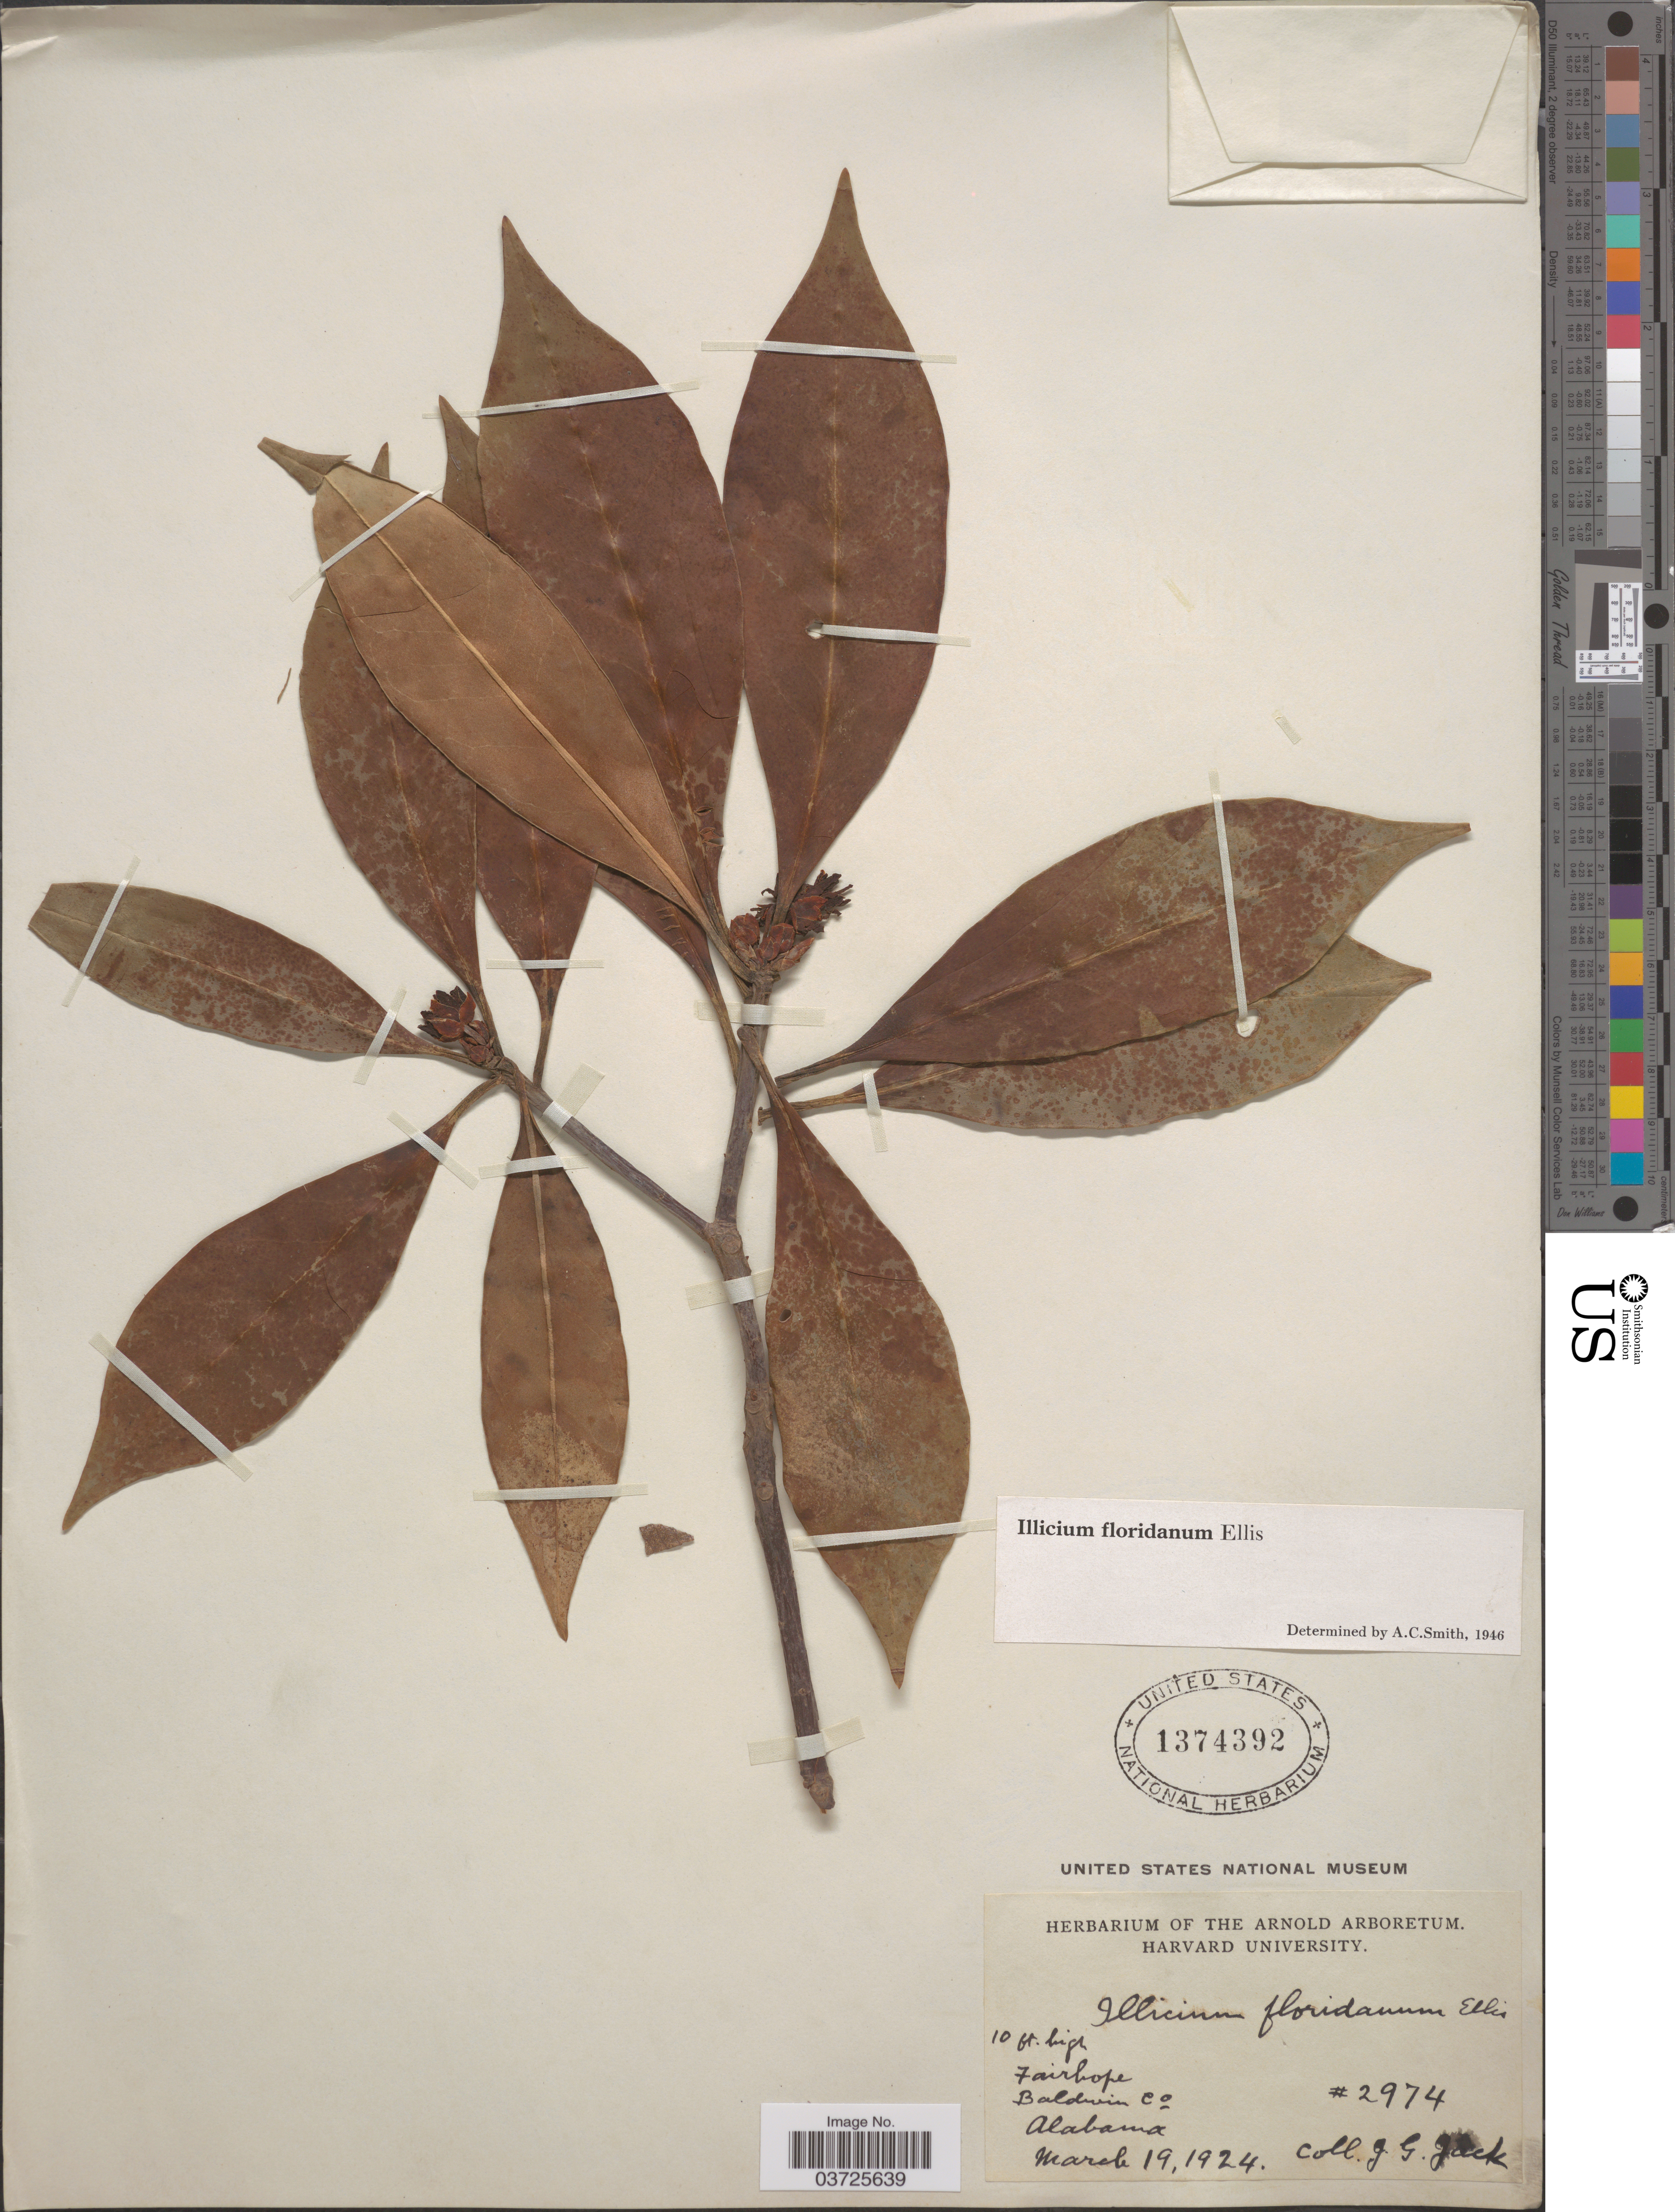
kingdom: Plantae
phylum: Tracheophyta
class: Magnoliopsida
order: Austrobaileyales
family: Schisandraceae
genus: Illicium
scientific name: Illicium floridanum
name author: J. Ellis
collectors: J. G. Jack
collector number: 2974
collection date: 1924-03-19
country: United States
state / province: Alabama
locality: Fairhope, Baldwin Co.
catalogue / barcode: US 1374392